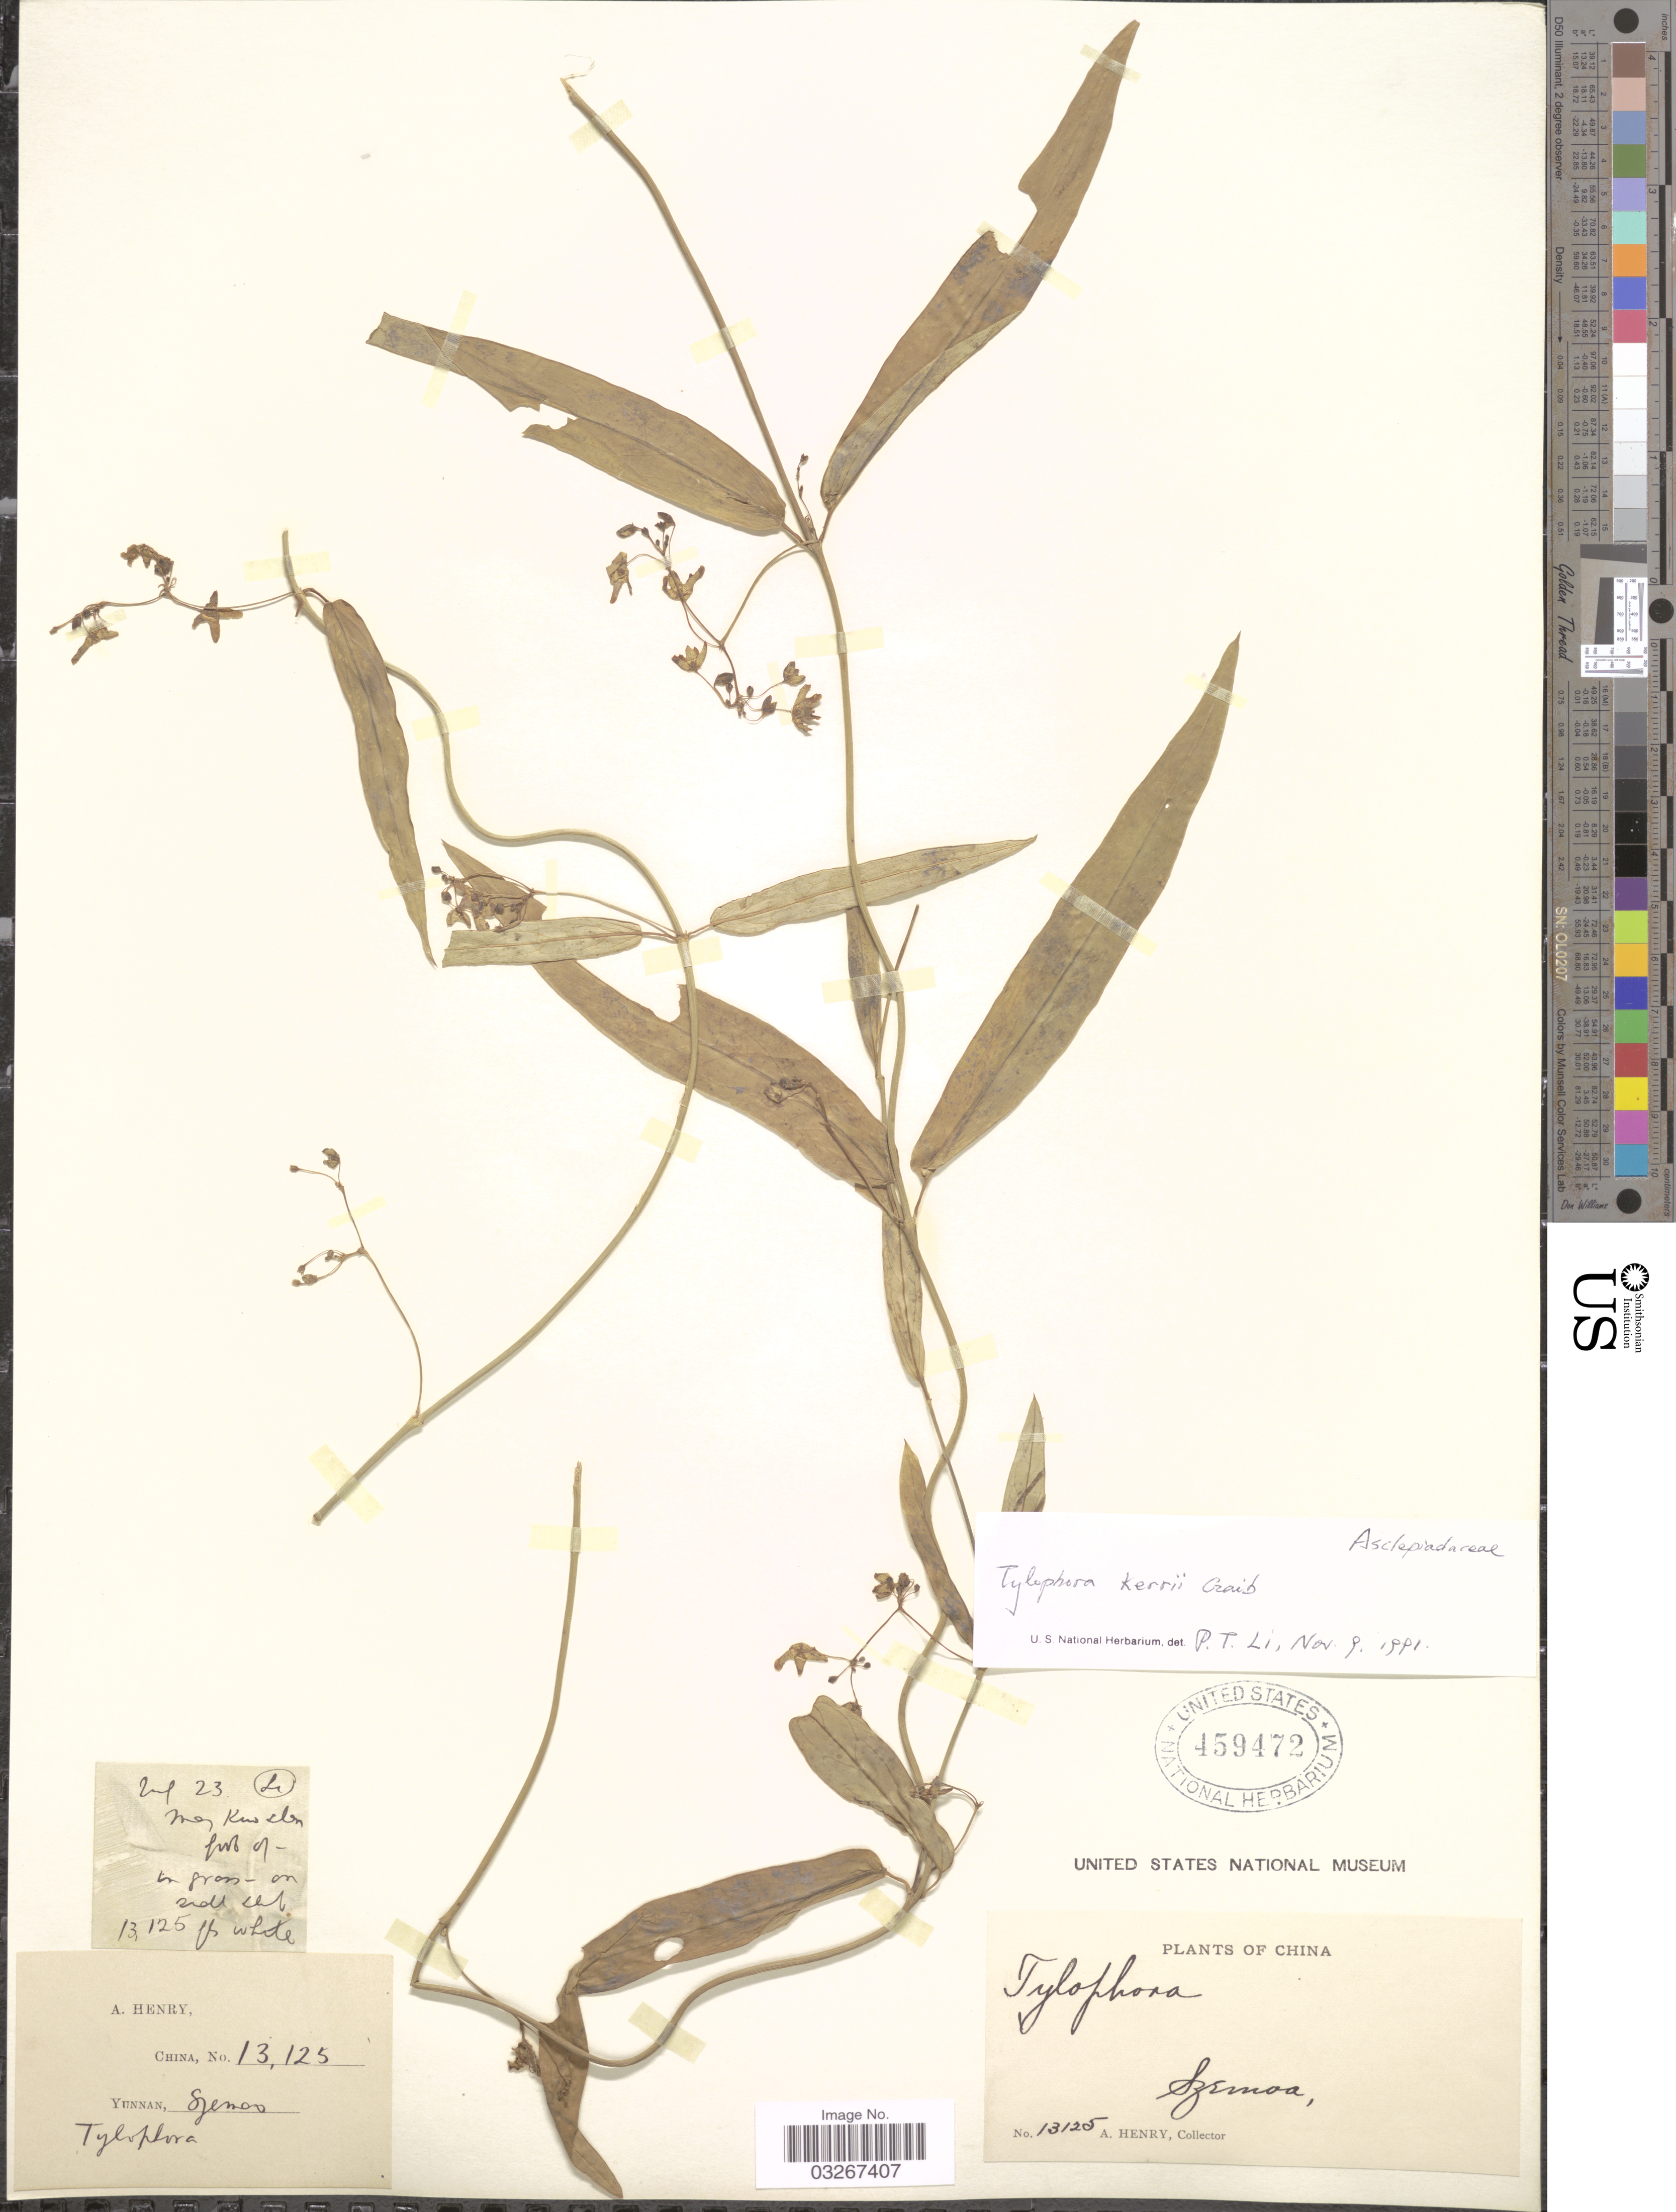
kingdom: Plantae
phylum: Tracheophyta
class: Magnoliopsida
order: Gentianales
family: Apocynaceae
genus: Tylophora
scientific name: Tylophora kerrii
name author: Craib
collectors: A. Henry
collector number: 13125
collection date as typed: Transcribed d/m/y: /7/23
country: China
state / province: Yunnan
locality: [illegible text]. Szemoa.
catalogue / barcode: US 459472